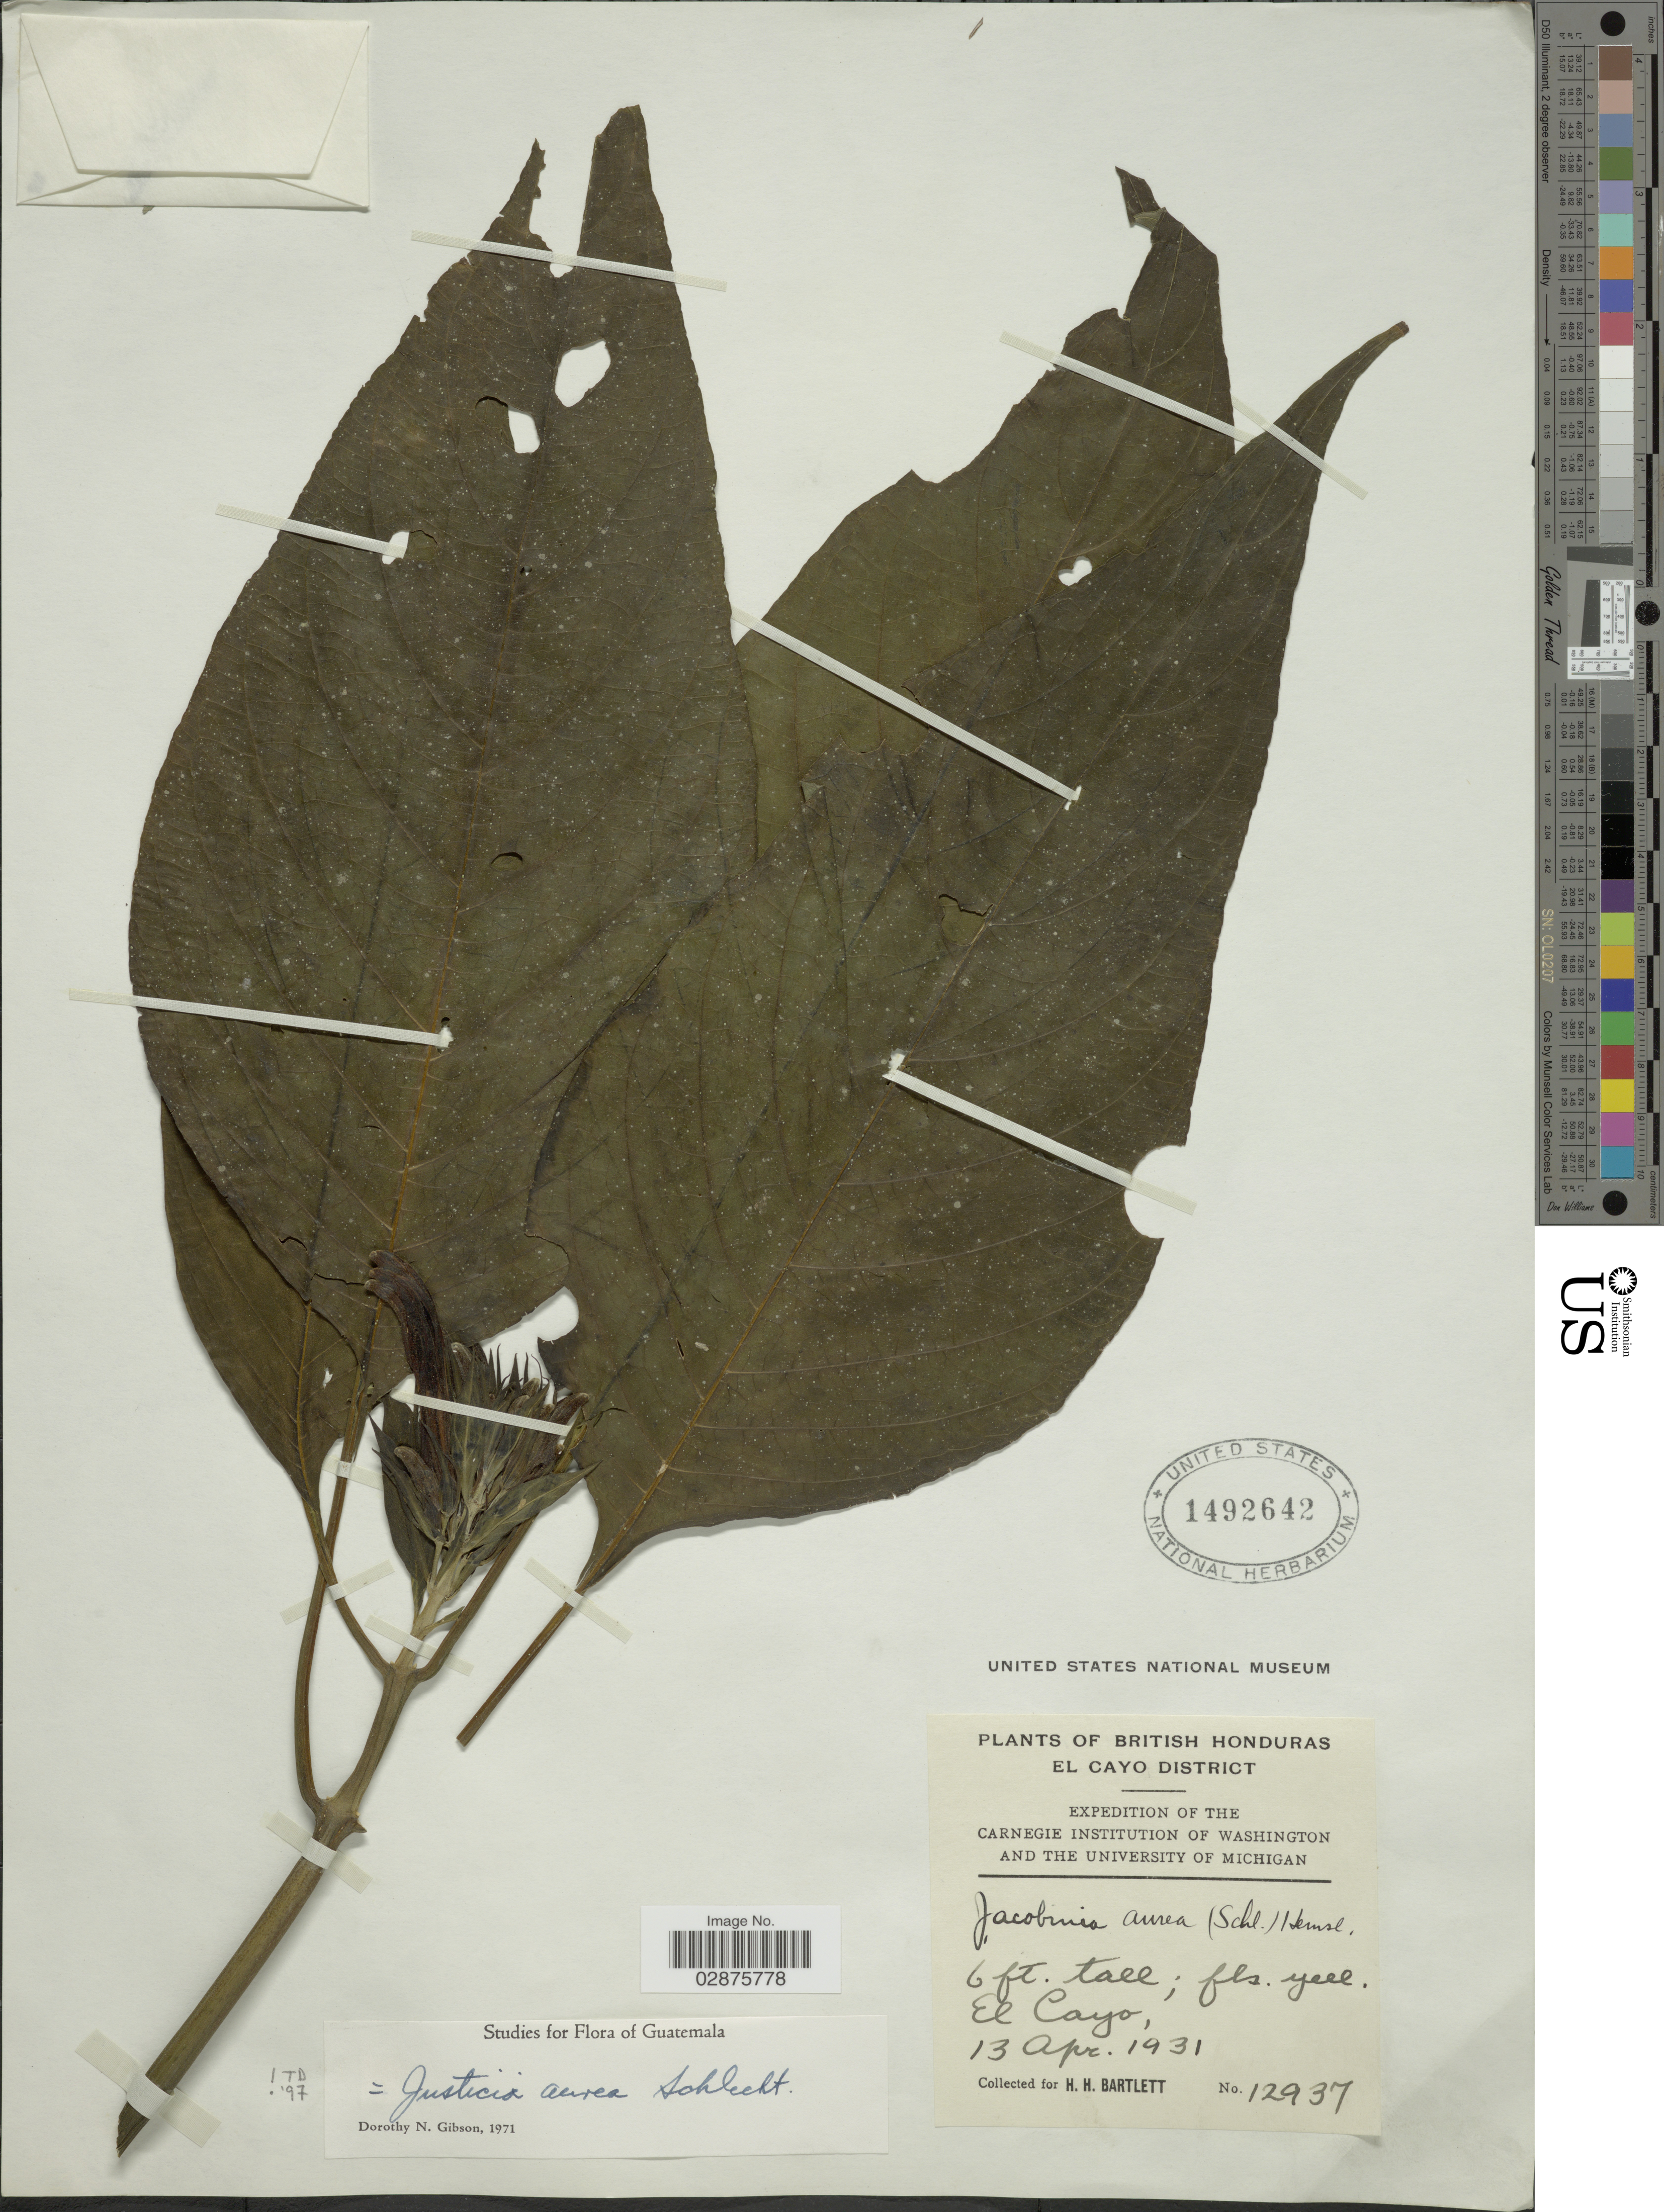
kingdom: Plantae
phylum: Tracheophyta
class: Magnoliopsida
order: Lamiales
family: Acanthaceae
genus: Justicia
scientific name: Justicia aurea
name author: Schltdl.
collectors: H. H. Bartlett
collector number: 12937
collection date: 1931-04-13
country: Belize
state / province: Cayo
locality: British Honduras, El Cayo District.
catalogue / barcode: US 1492642